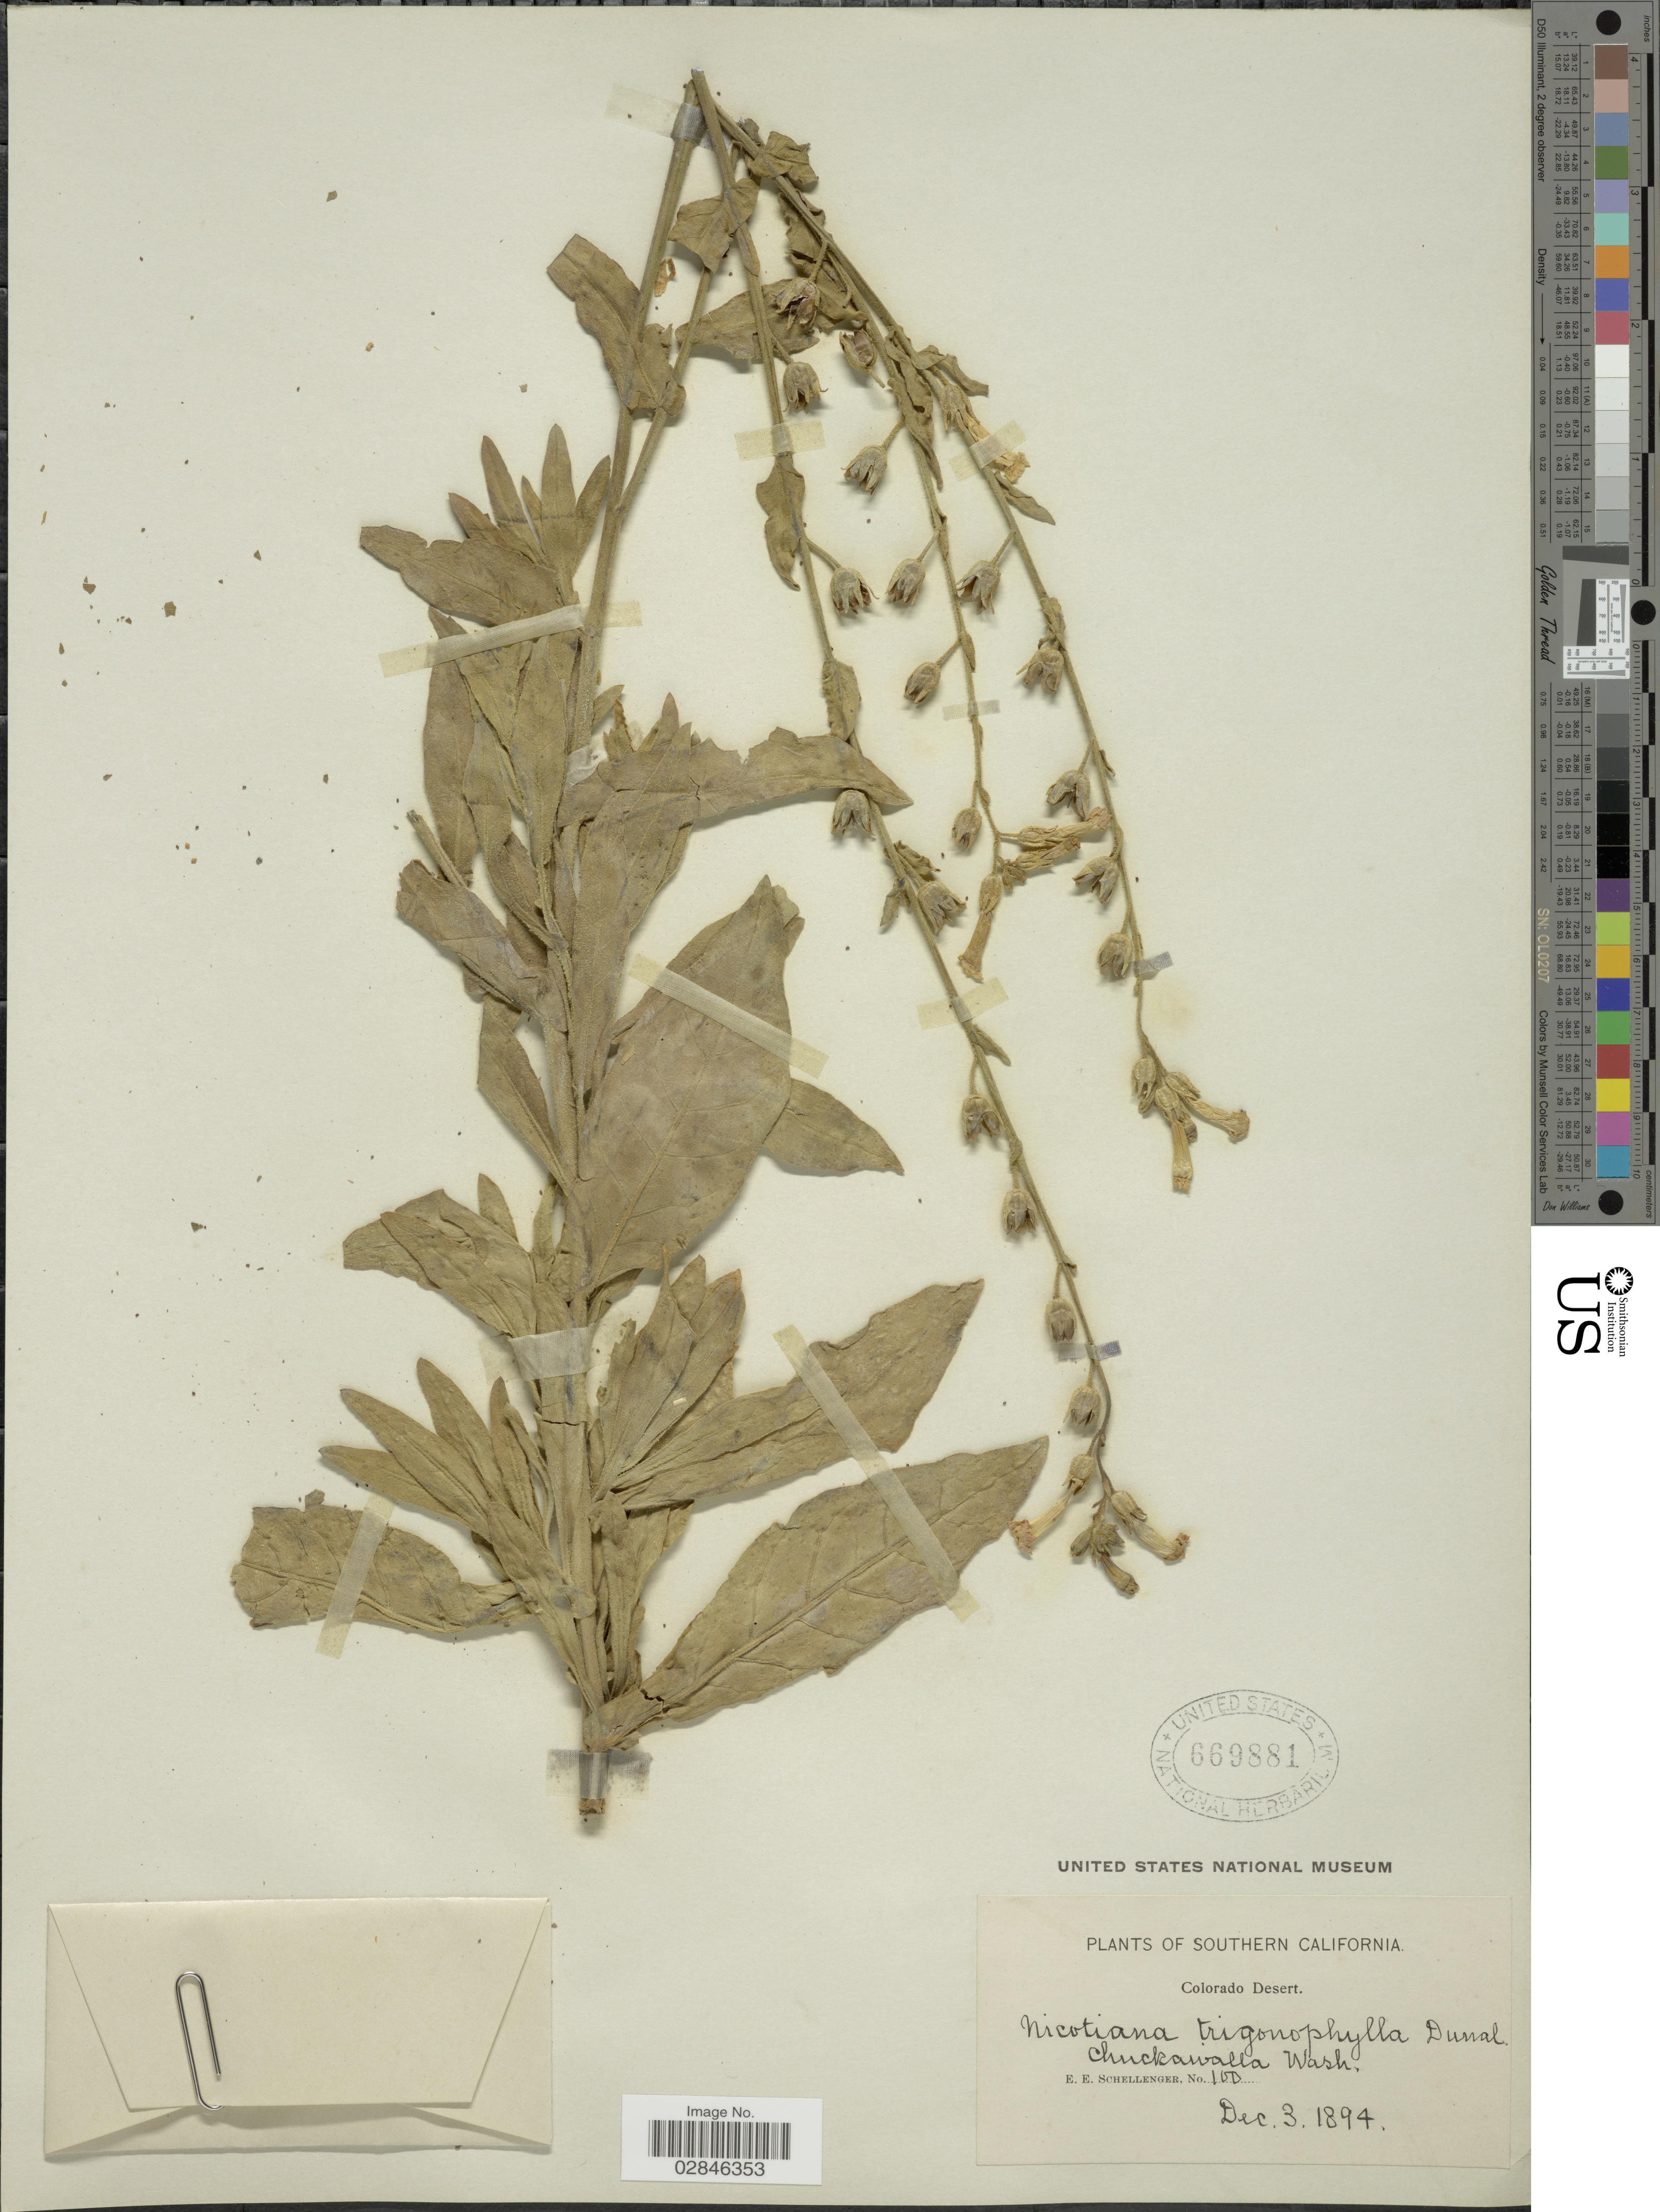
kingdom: Plantae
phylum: Tracheophyta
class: Magnoliopsida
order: Solanales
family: Solanaceae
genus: Nicotiana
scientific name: Nicotiana trigonophylla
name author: Dunal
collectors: E. Schellenger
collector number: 100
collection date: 1894-12-03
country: United States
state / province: California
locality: Southern California, Colorado Desert.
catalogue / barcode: US 669881